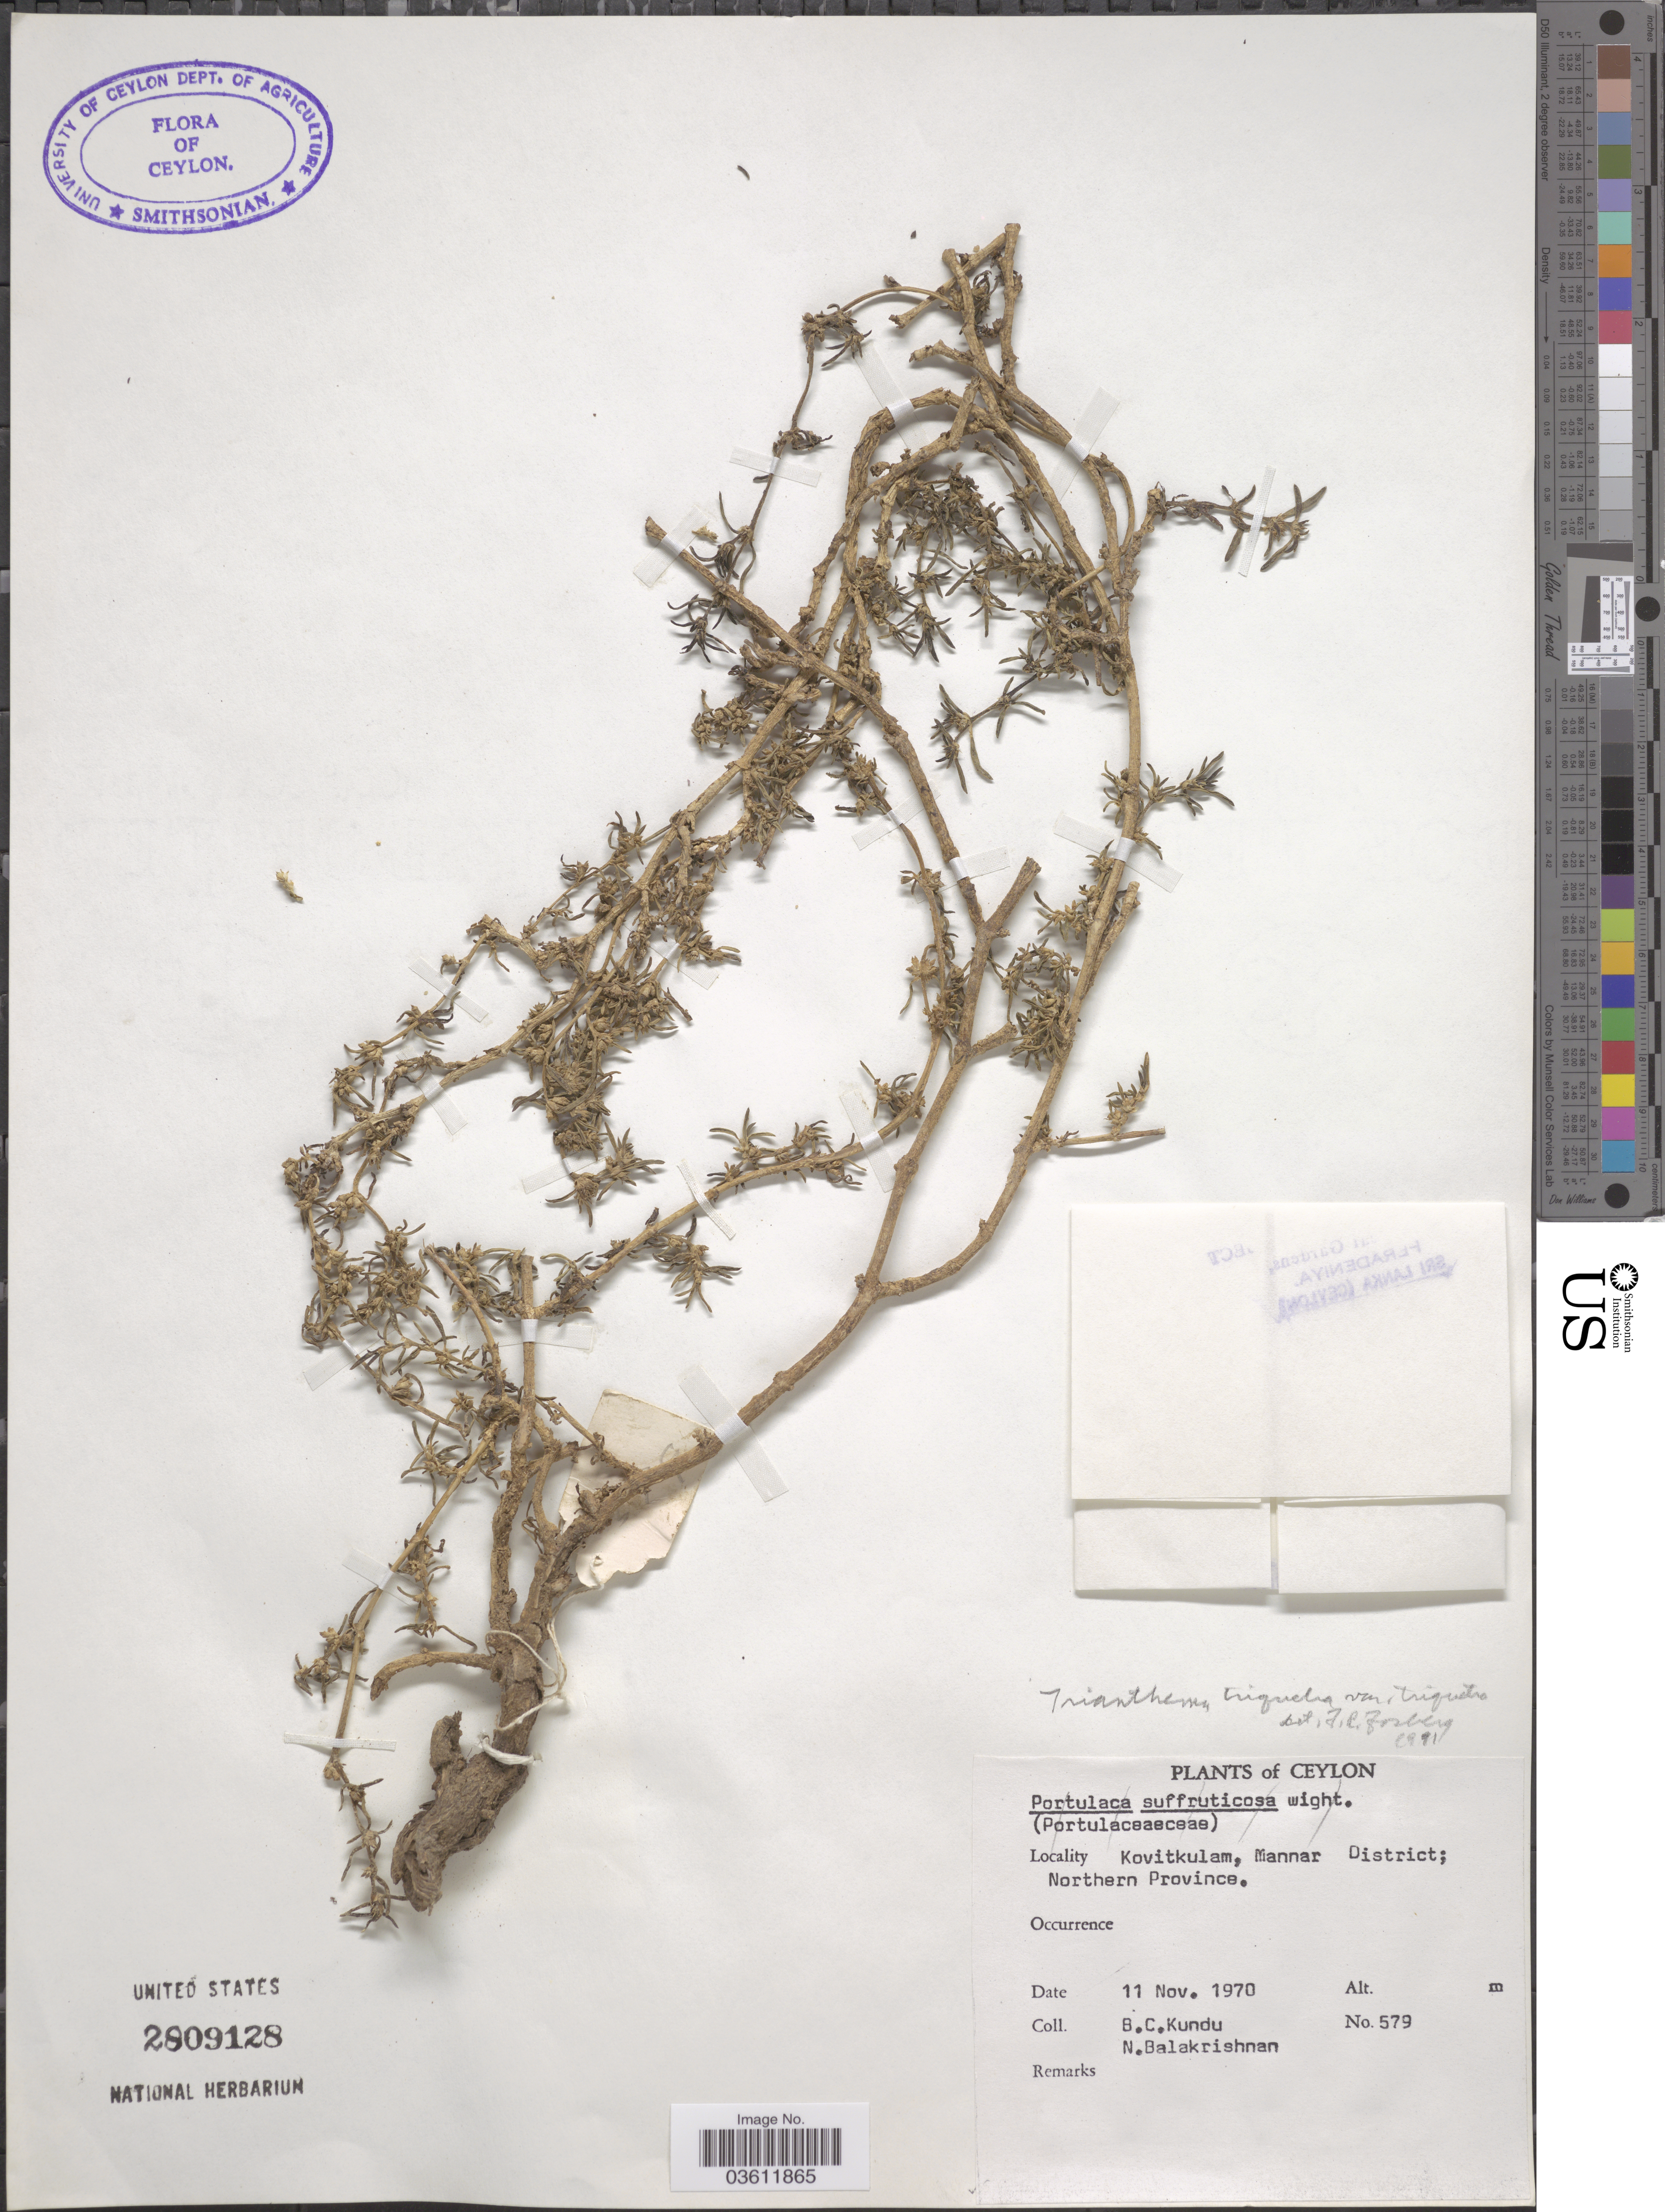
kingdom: Plantae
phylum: Tracheophyta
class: Magnoliopsida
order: Caryophyllales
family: Aizoaceae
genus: Trianthema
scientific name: Trianthema triquetrum var. triquetrum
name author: Willd. ex Spreng.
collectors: B. C. Kundu & N. Balakrishnan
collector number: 579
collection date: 1970-11-11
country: Sri Lanka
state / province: Northern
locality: Ceylon. Kovitkulam, Mannar District.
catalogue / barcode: US 2809128